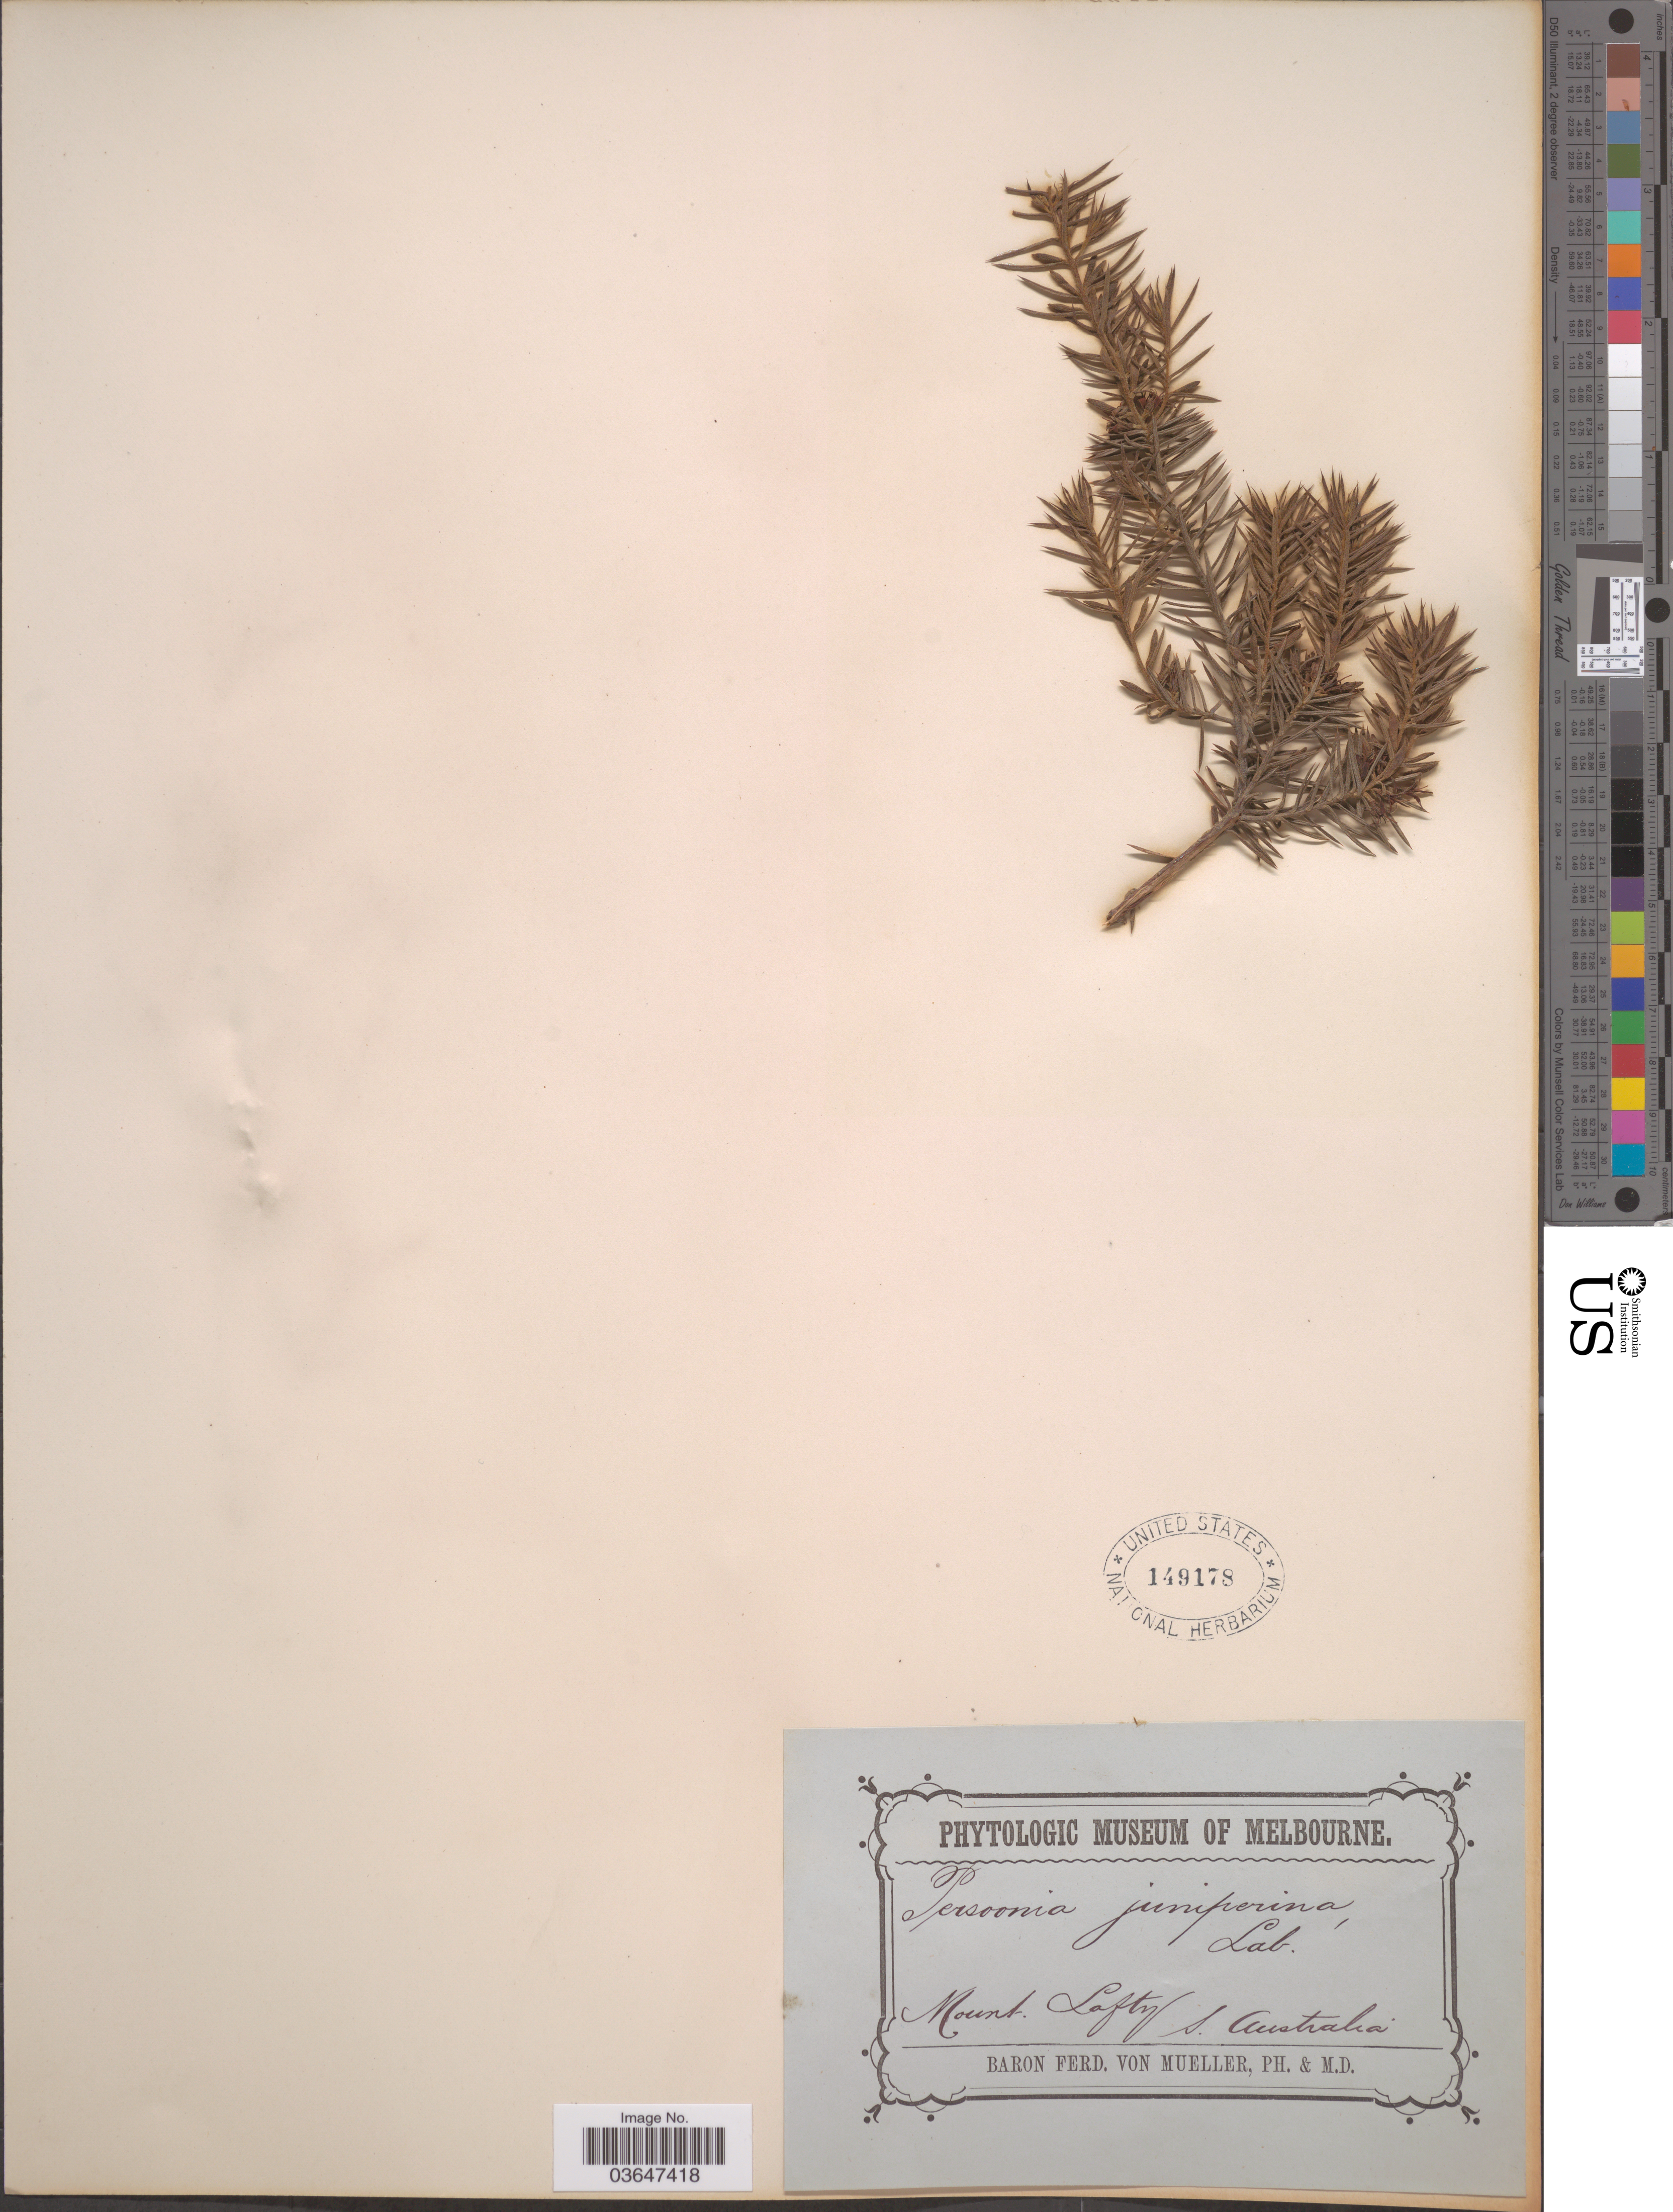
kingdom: Plantae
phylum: Tracheophyta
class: Magnoliopsida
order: Proteales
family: Proteaceae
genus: Persoonia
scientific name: Persoonia juniperina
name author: Labill.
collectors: F. Mueller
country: Australia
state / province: South Australia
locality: Mount Lofty. S. Australia.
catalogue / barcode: US 149178